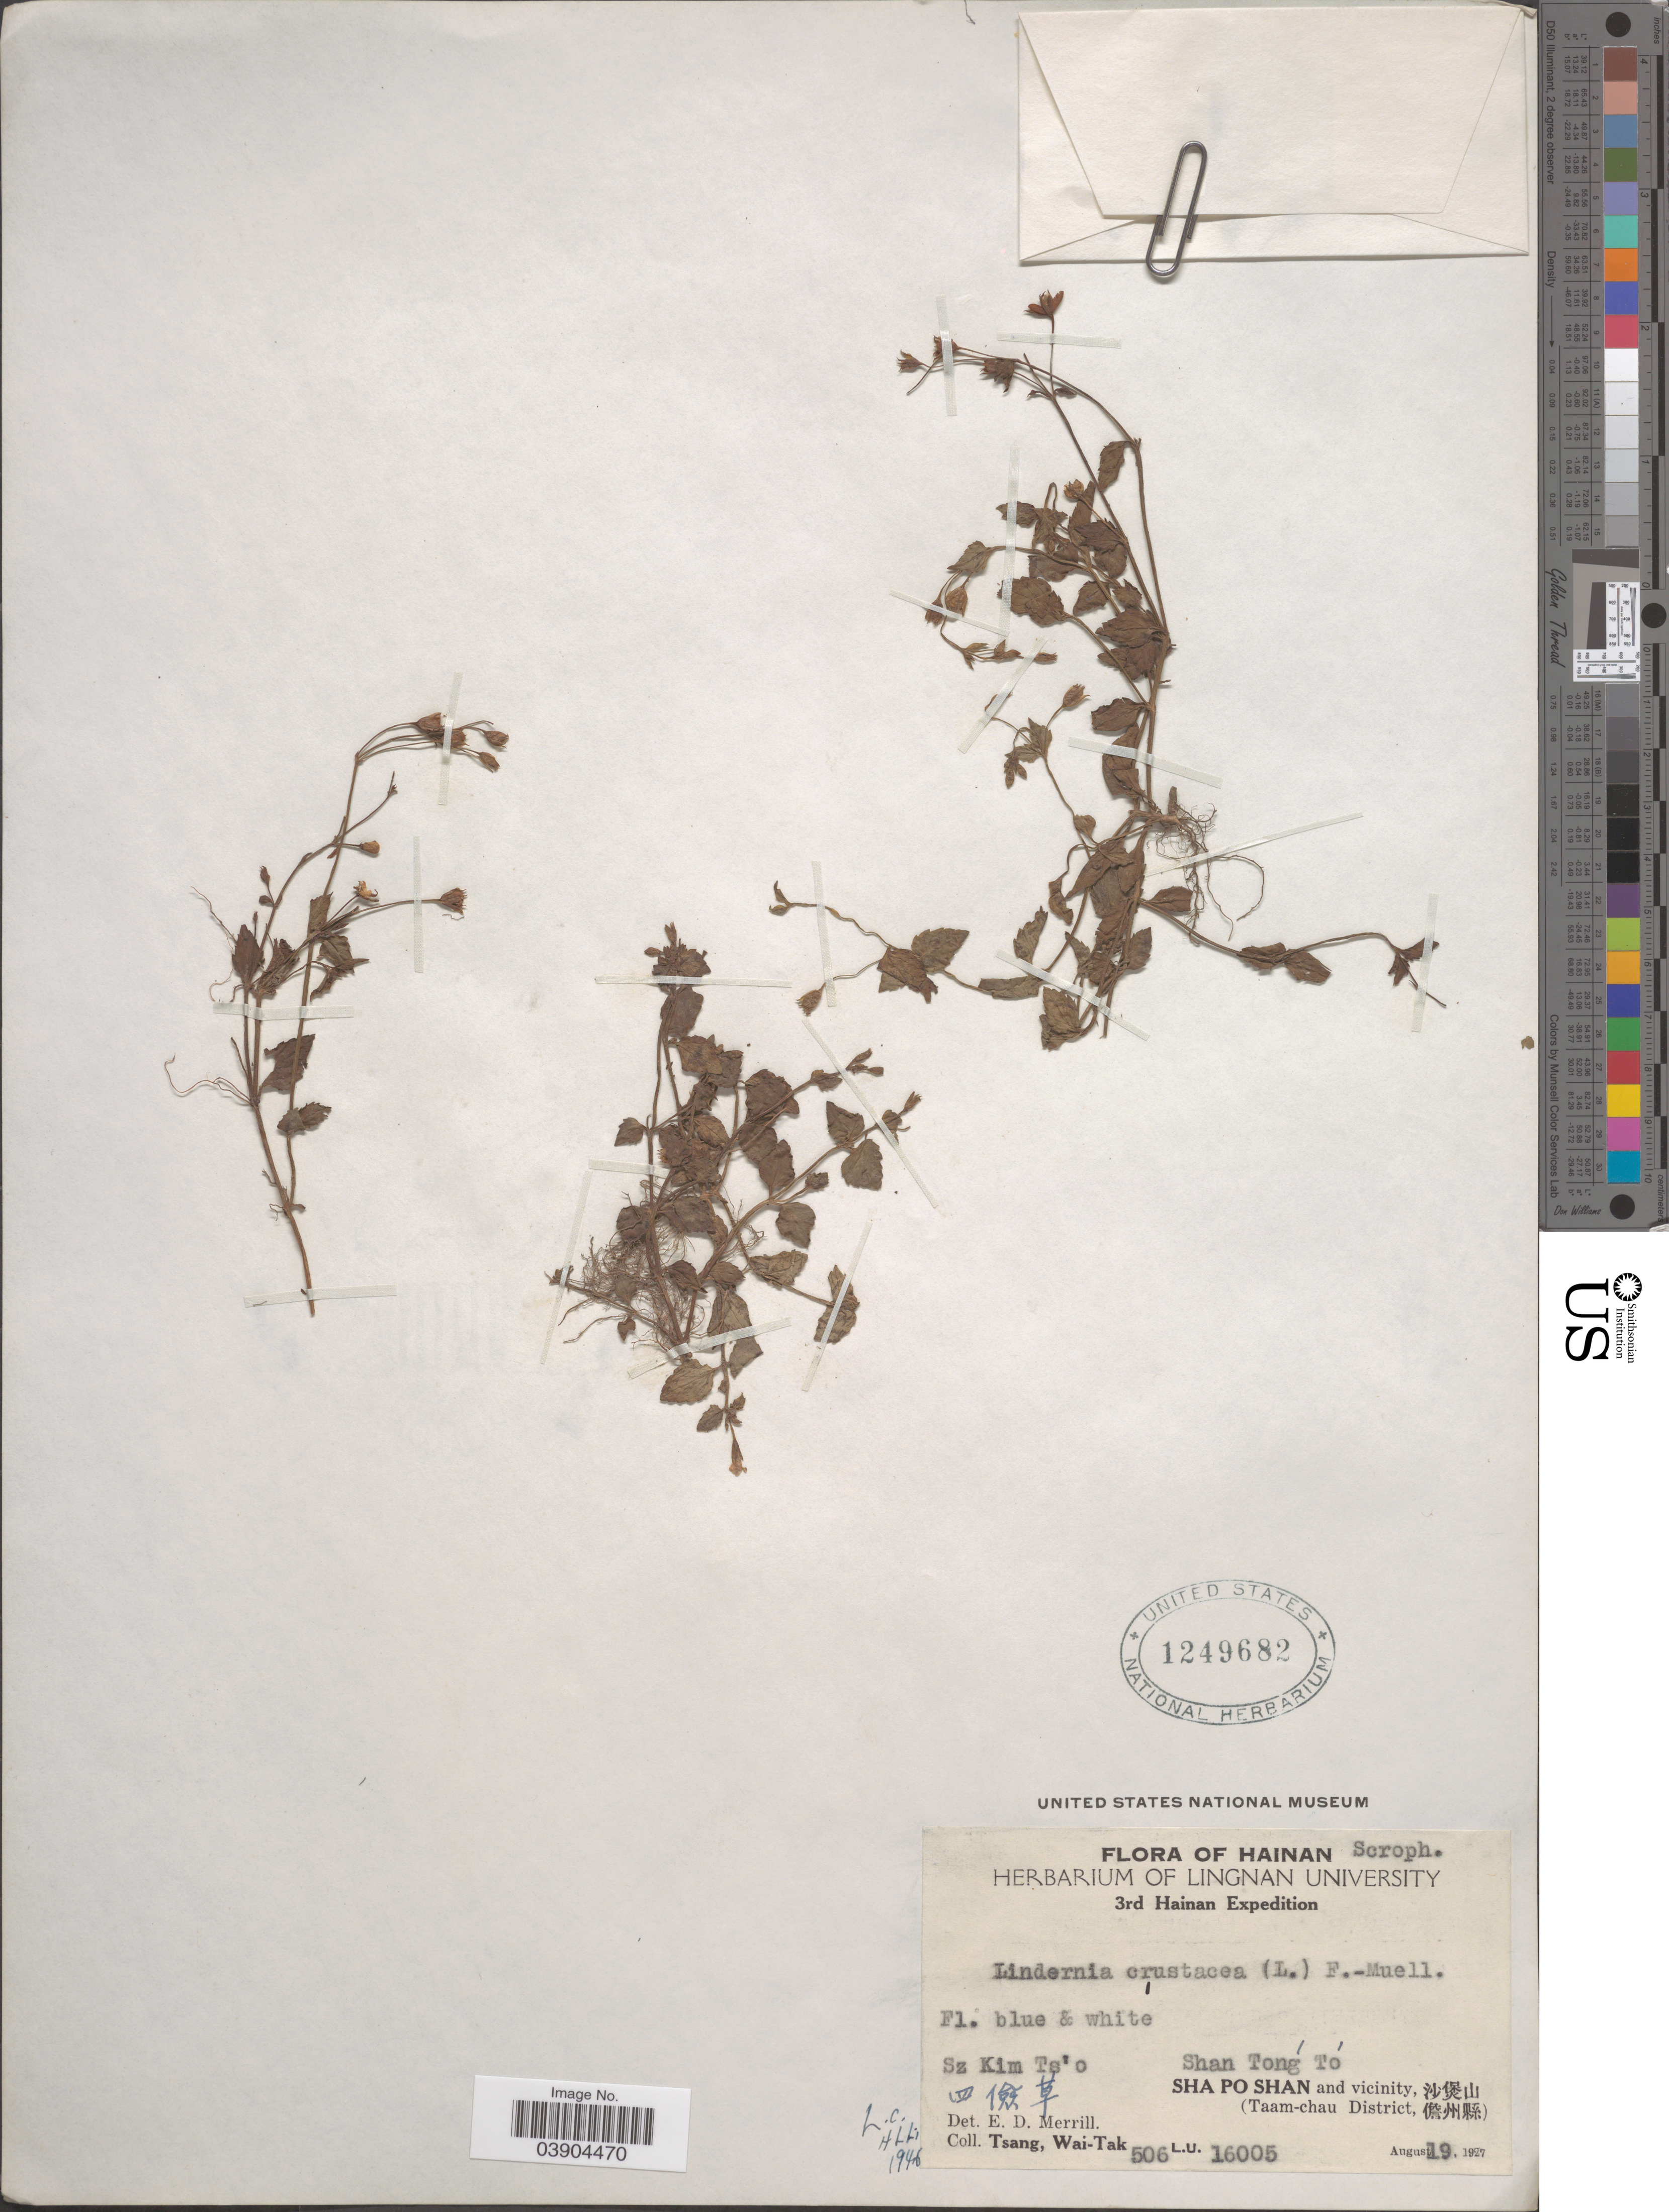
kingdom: Plantae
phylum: Tracheophyta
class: Magnoliopsida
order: Lamiales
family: Linderniaceae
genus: Lindernia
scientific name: Lindernia crustacea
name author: (L.) F. Muell.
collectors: W. T. Tsang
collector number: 506 L.U. 16005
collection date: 1927-08-19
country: China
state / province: Hainan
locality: Sz Kim Ts'o X. Shan Tonģ Tó. Sha Po Shan and vicinity X. (Taam-chau District, X).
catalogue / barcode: US 1249682